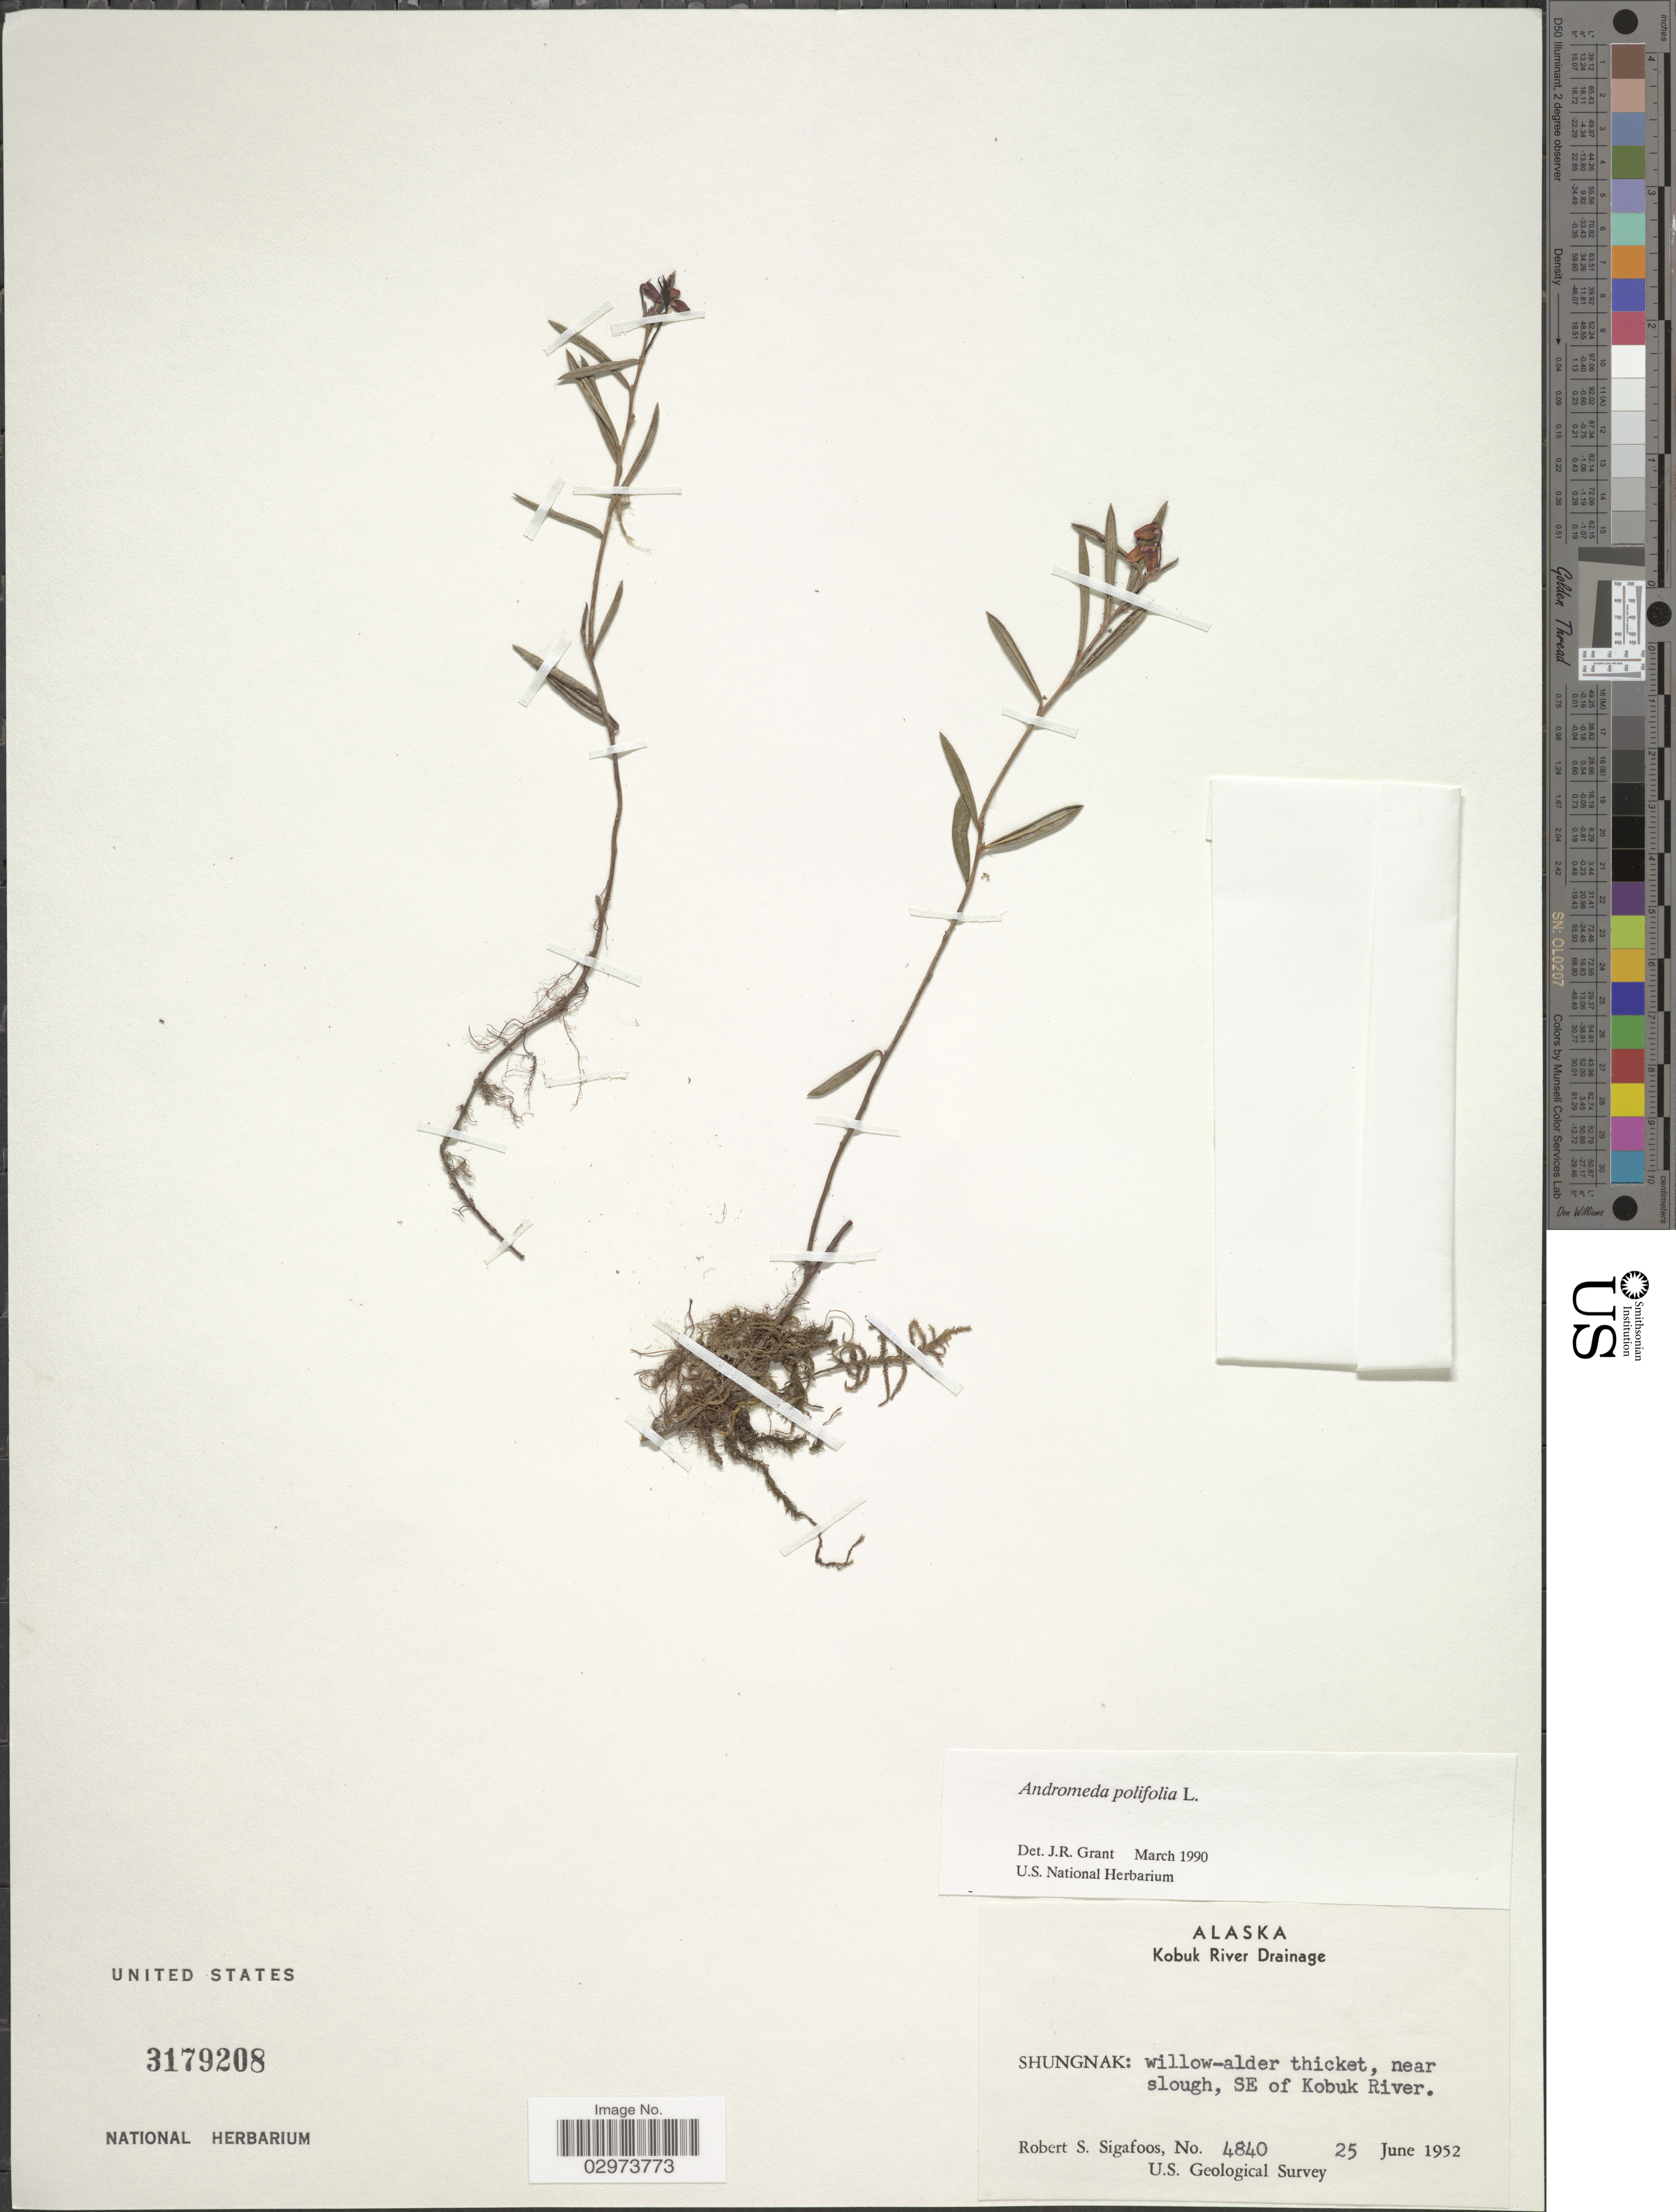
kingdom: Plantae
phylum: Tracheophyta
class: Magnoliopsida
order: Ericales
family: Ericaceae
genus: Andromeda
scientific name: Andromeda polifolia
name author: L.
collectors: R. Sigafoos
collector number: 4840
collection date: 1952-06-25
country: United States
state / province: Alaska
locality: Kobuk River Drainage. Shungnak: near slough, SE of Kobuk River.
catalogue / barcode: US 3179208